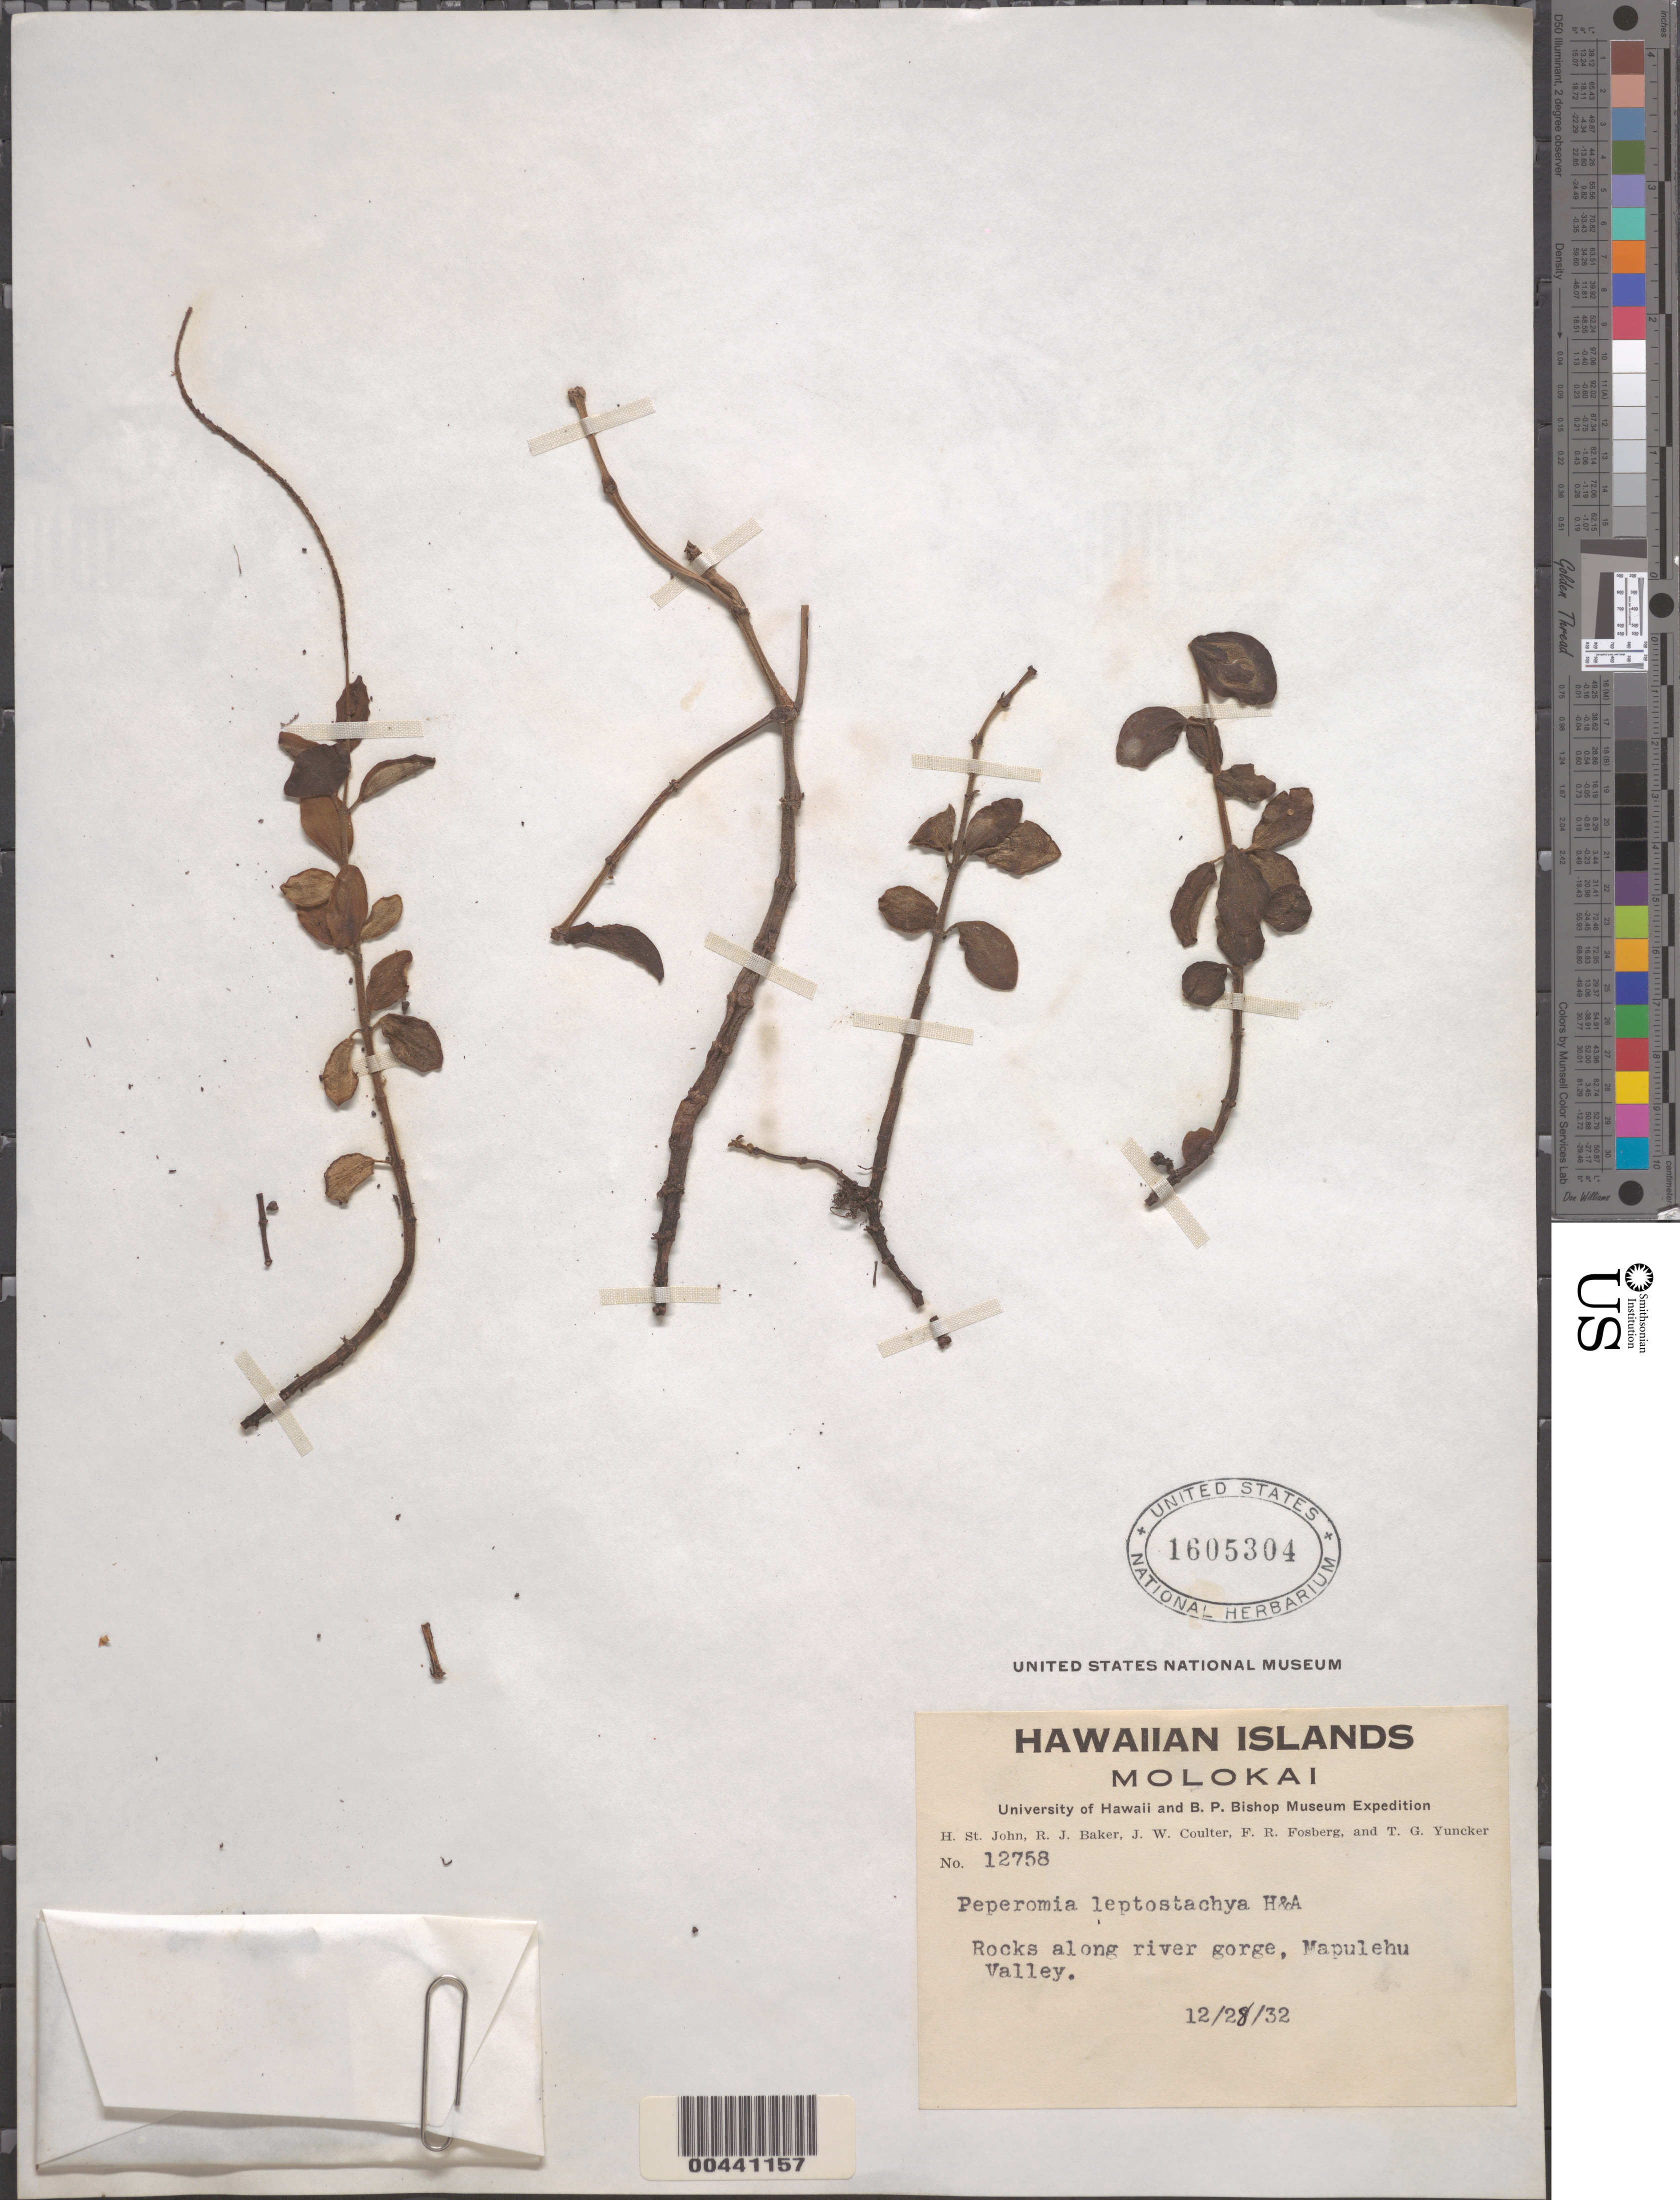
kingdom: Plantae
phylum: Tracheophyta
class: Magnoliopsida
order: Piperales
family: Piperaceae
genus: Peperomia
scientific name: Peperomia leptostachya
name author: Hook. & Arn.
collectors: H. St. John, R. J. Baker, J. W. Coulter & F. R. Fosberg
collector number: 12758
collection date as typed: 28 Dec 1932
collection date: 1932-12-28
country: United States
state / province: Hawaii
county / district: Maui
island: Moloka'i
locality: Rocks along river gorge, Mapulehu Valley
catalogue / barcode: US 1605304